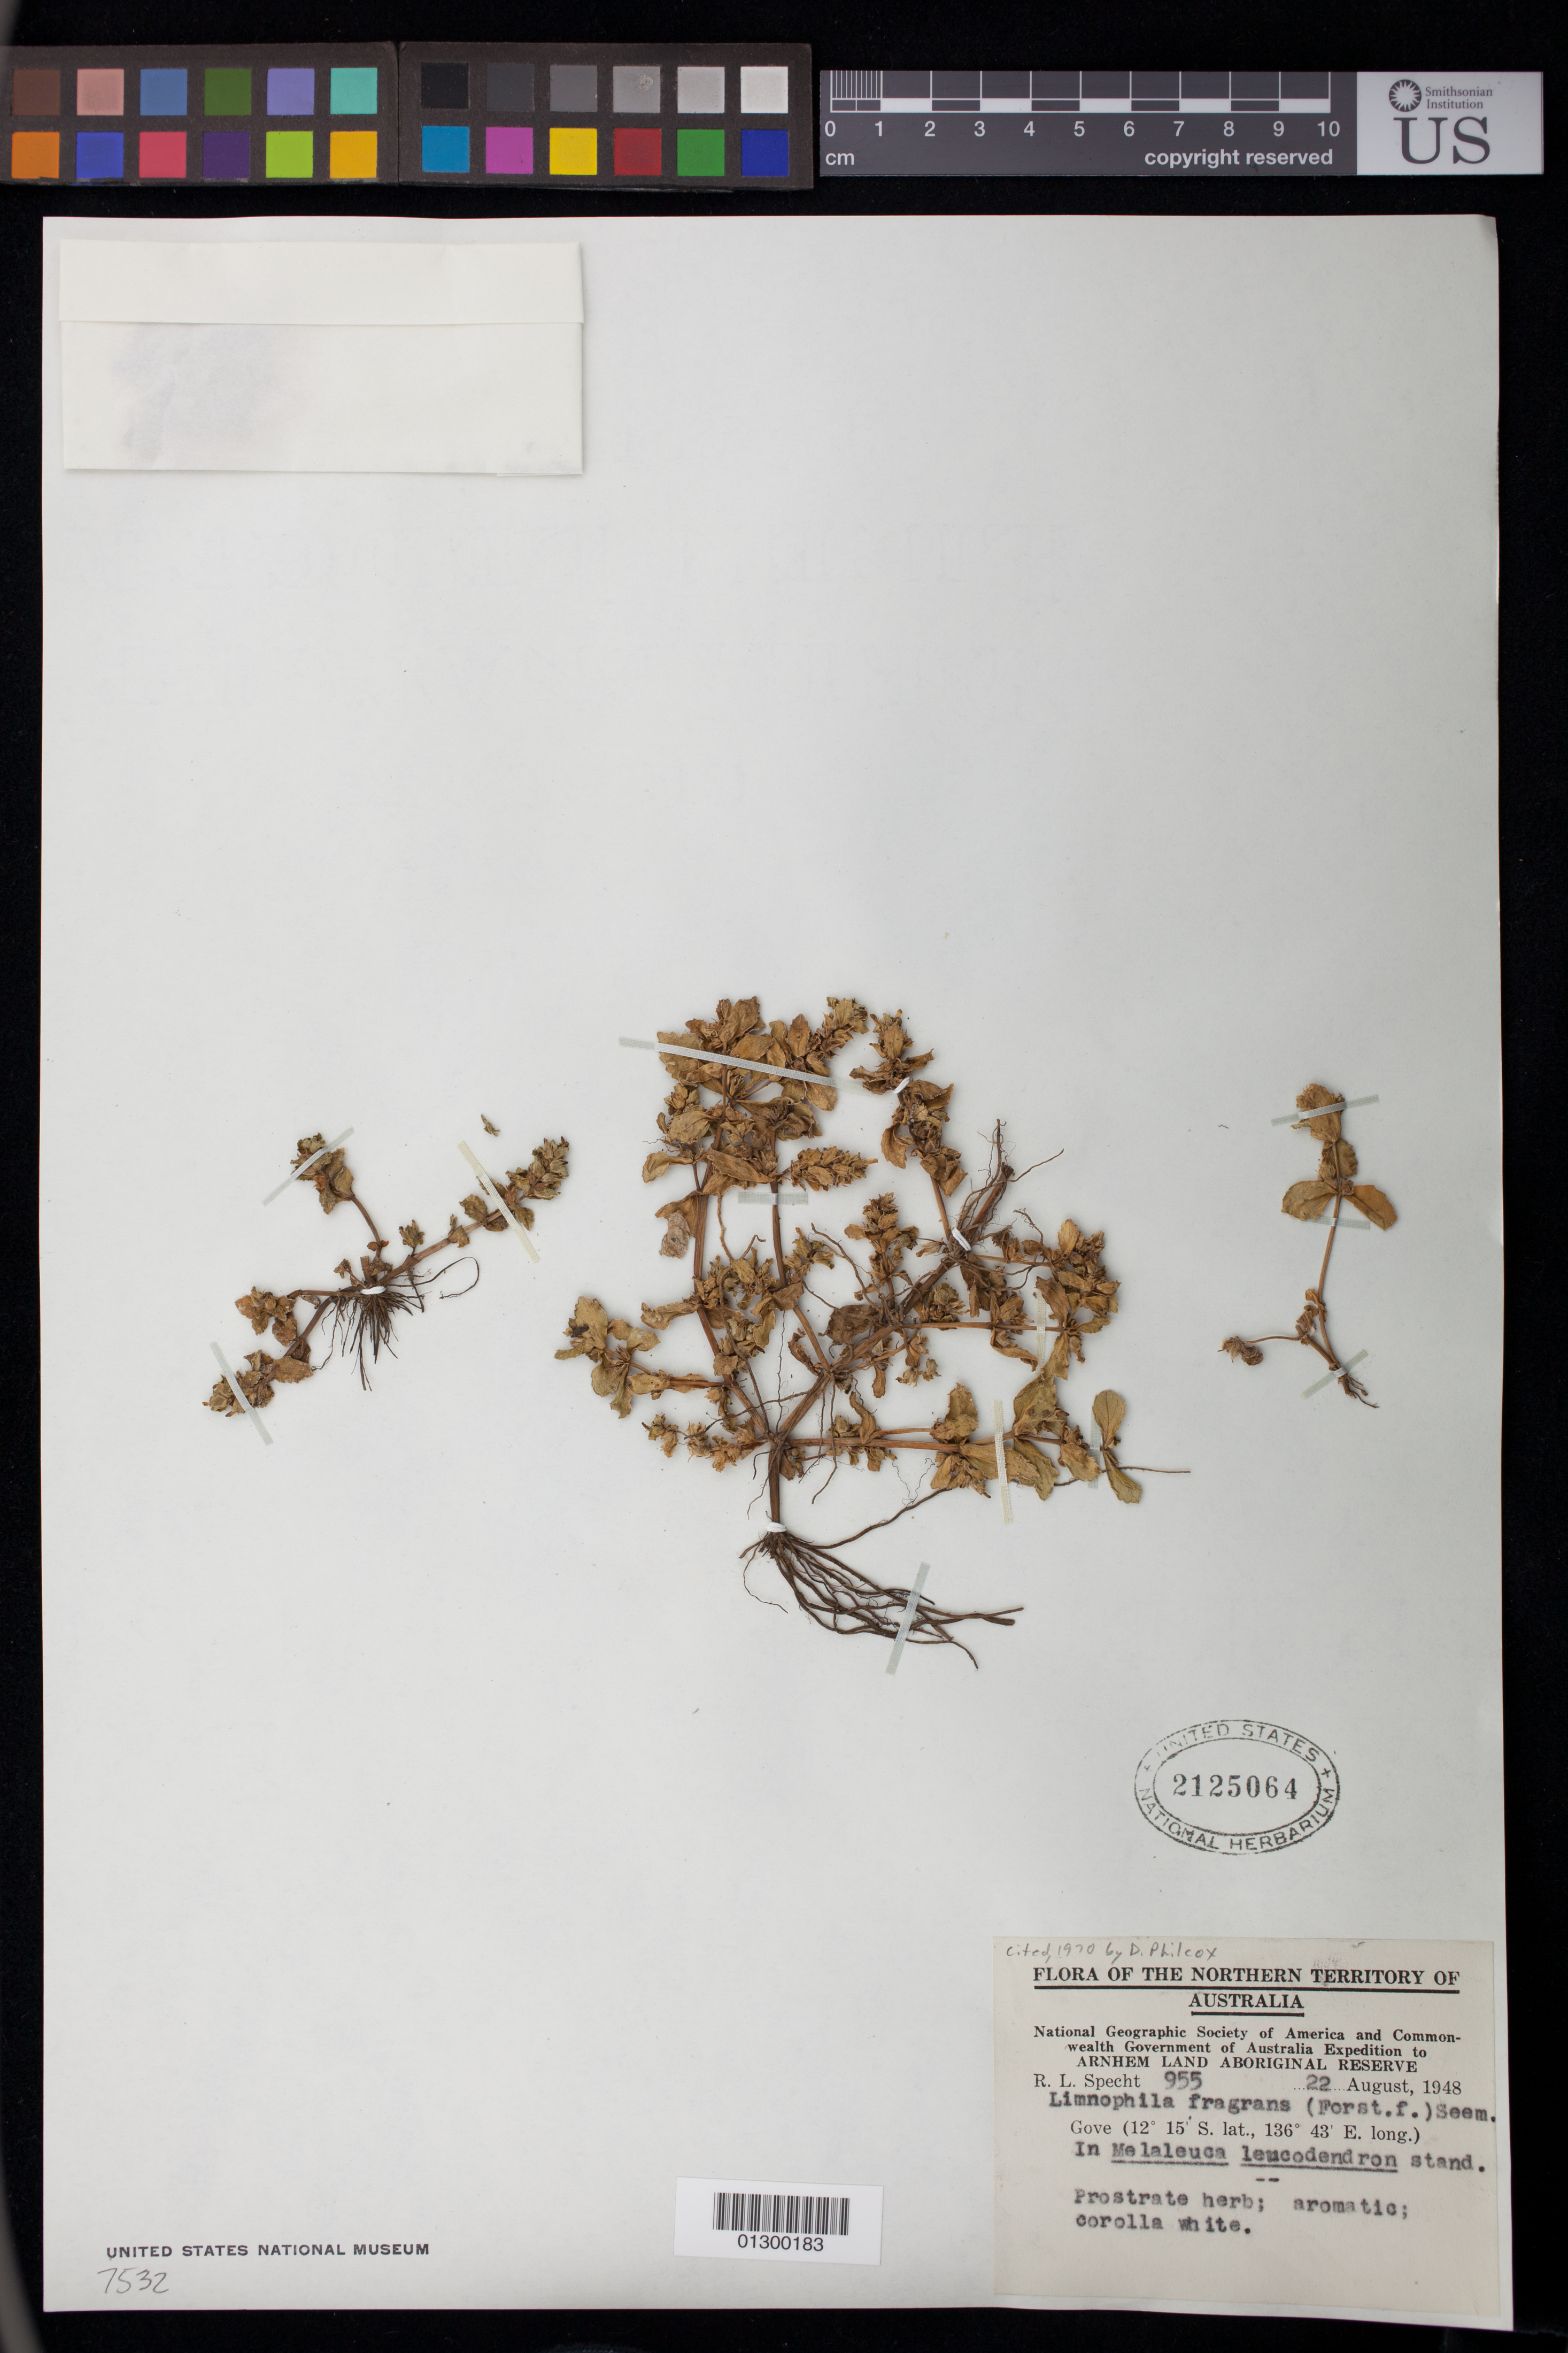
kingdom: Plantae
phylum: Tracheophyta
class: Magnoliopsida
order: Lamiales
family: Plantaginaceae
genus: Limnophila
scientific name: Limnophila fragrans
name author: (G. Forst.) Seem.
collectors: R. L. Specht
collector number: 955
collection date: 1948-08-22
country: Australia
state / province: Northern Territory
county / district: East Arnhem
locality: Gove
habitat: In Melaleuca leucodendron stand.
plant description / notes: Prostrate herb; aromatic; corolla white.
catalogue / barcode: US 2125064